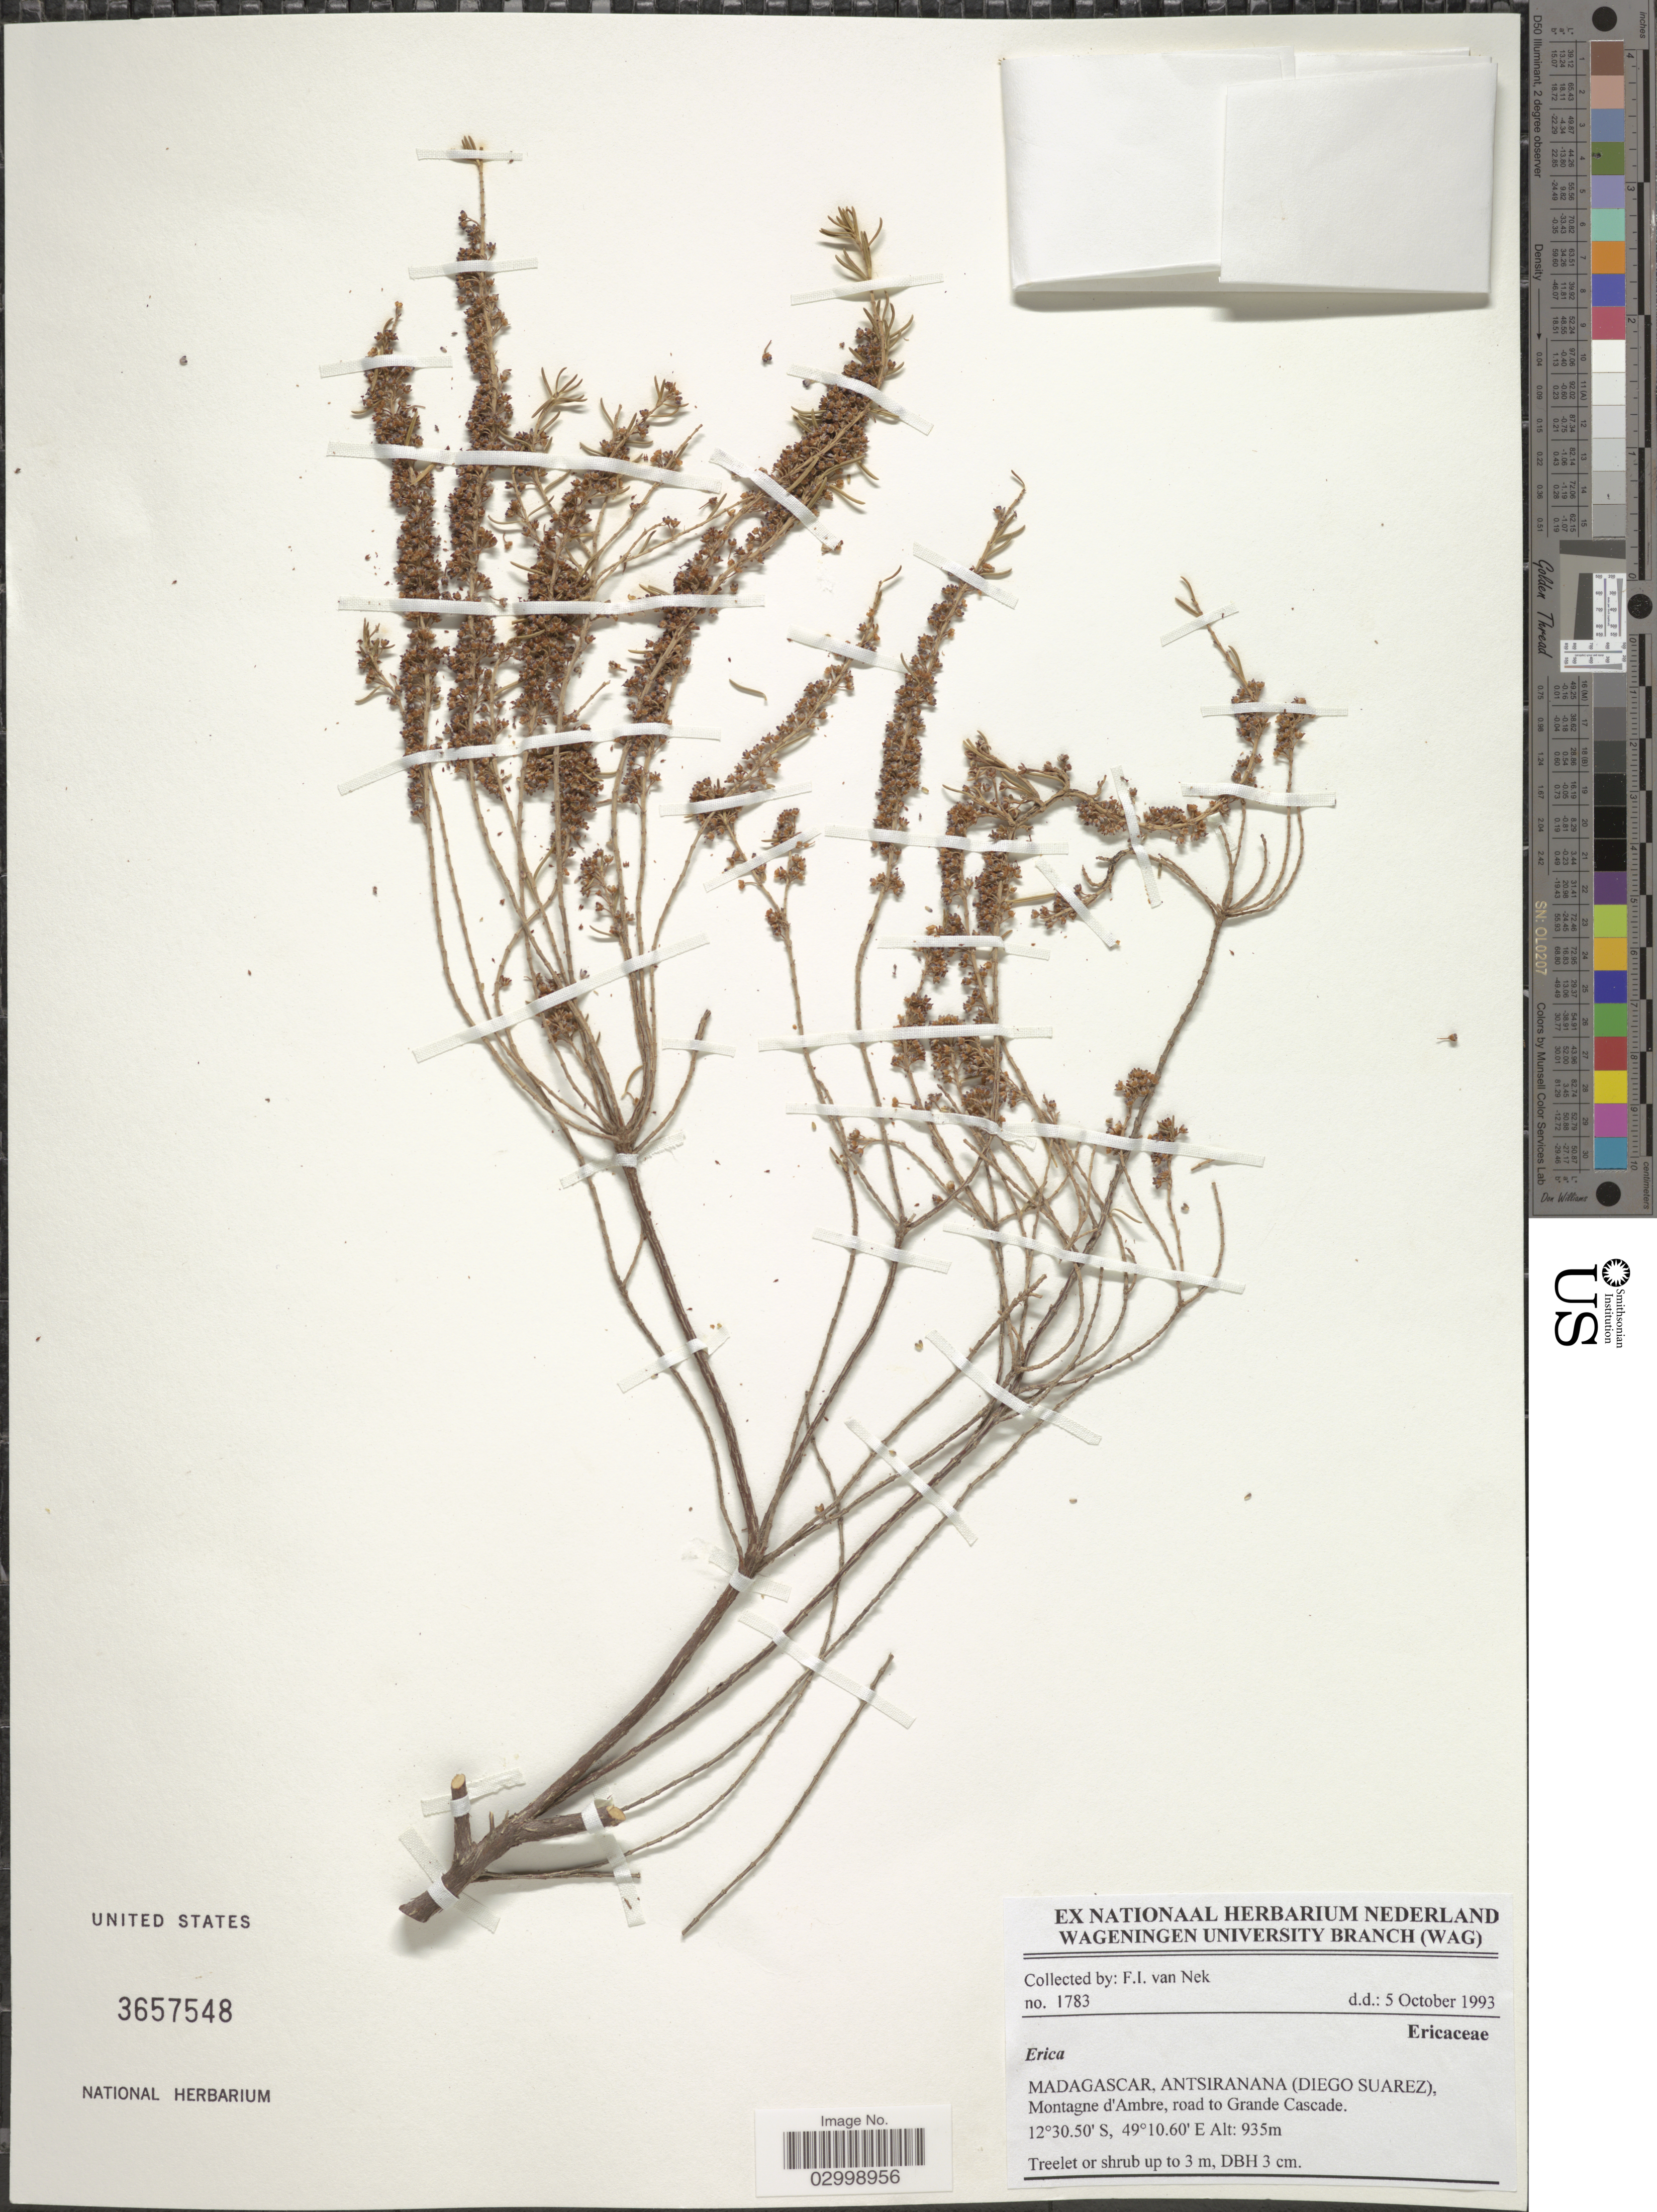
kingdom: Plantae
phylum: Tracheophyta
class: Magnoliopsida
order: Ericales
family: Ericaceae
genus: Erica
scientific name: Erica sp.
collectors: F. van Nek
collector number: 1783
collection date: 1993-10-05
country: Madagascar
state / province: Diana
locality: (Diego Suarez), Montagne d'Ambre, road to Grande Cascade.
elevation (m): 935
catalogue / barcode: US 3657548